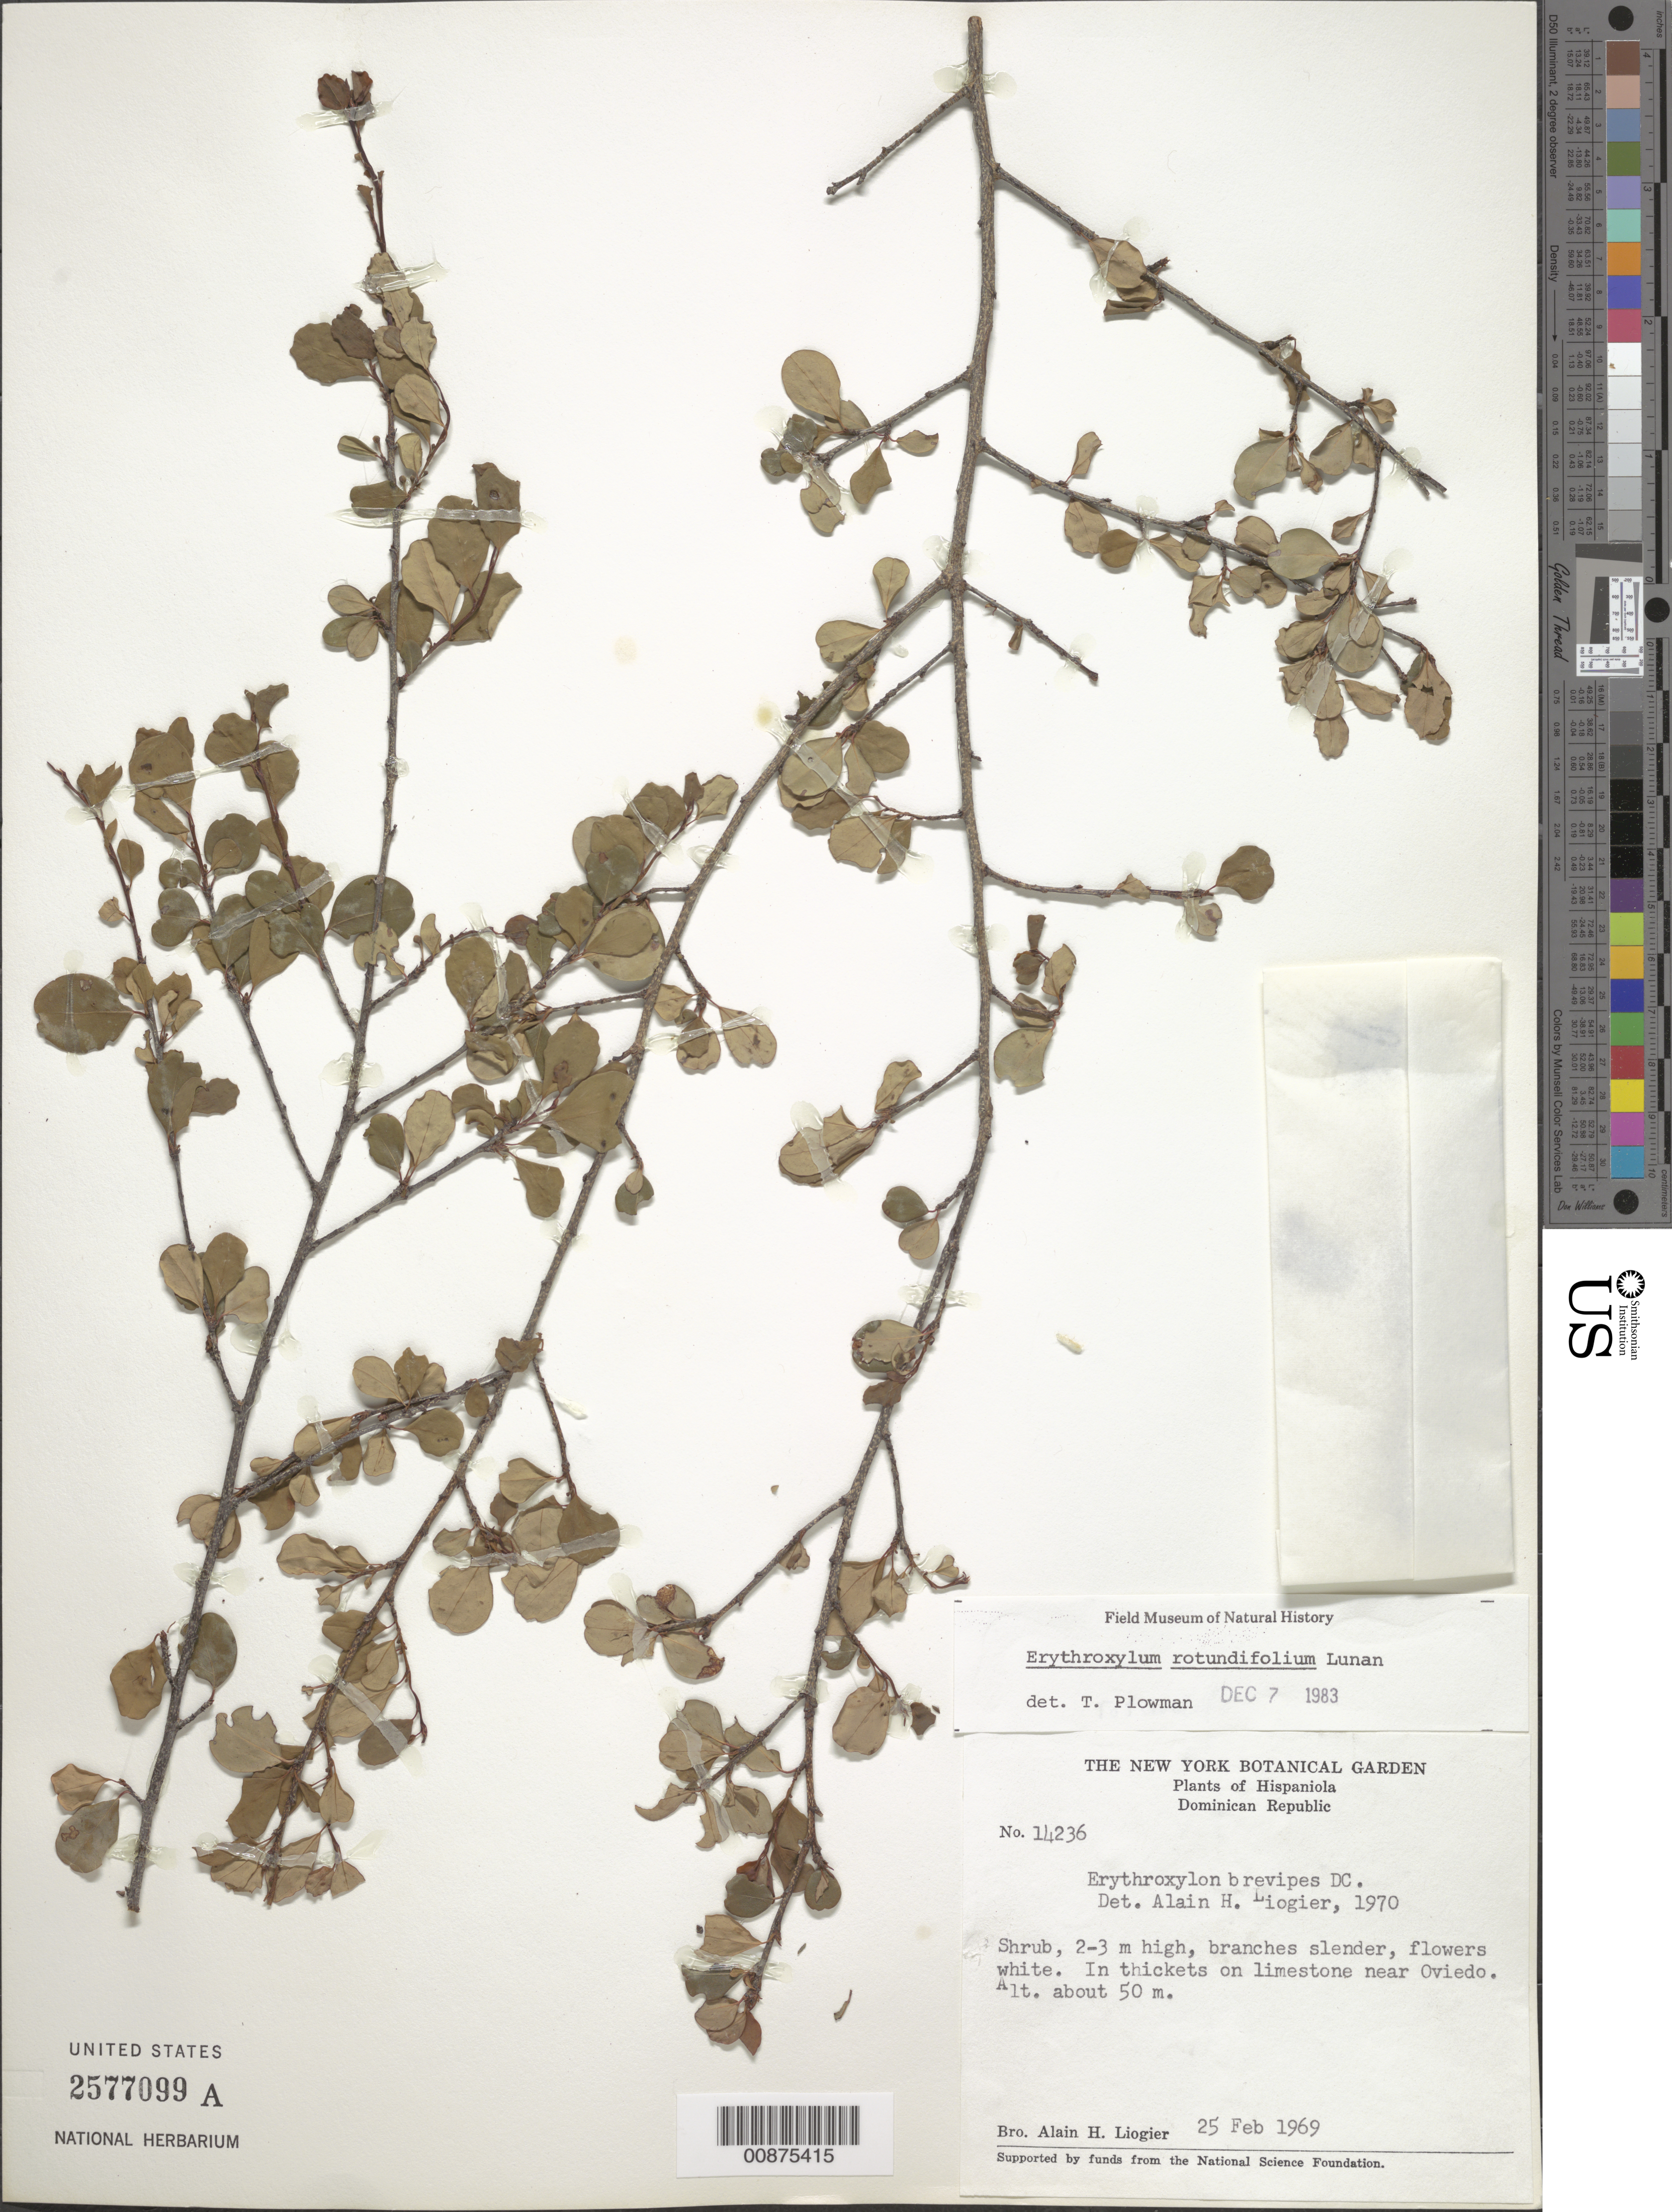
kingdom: Plantae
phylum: Tracheophyta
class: Magnoliopsida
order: Malpighiales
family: Erythroxylaceae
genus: Erythroxylum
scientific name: Erythroxylum rotundifolium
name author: Lunan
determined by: Plowman, Timothy C.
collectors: A. H. Liogier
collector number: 14236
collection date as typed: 25 Feb 1969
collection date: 1969-02-25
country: Dominican Republic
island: Hispaniola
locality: Near Oviedo.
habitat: In thickets on limestone.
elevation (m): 50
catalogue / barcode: US 2577099A